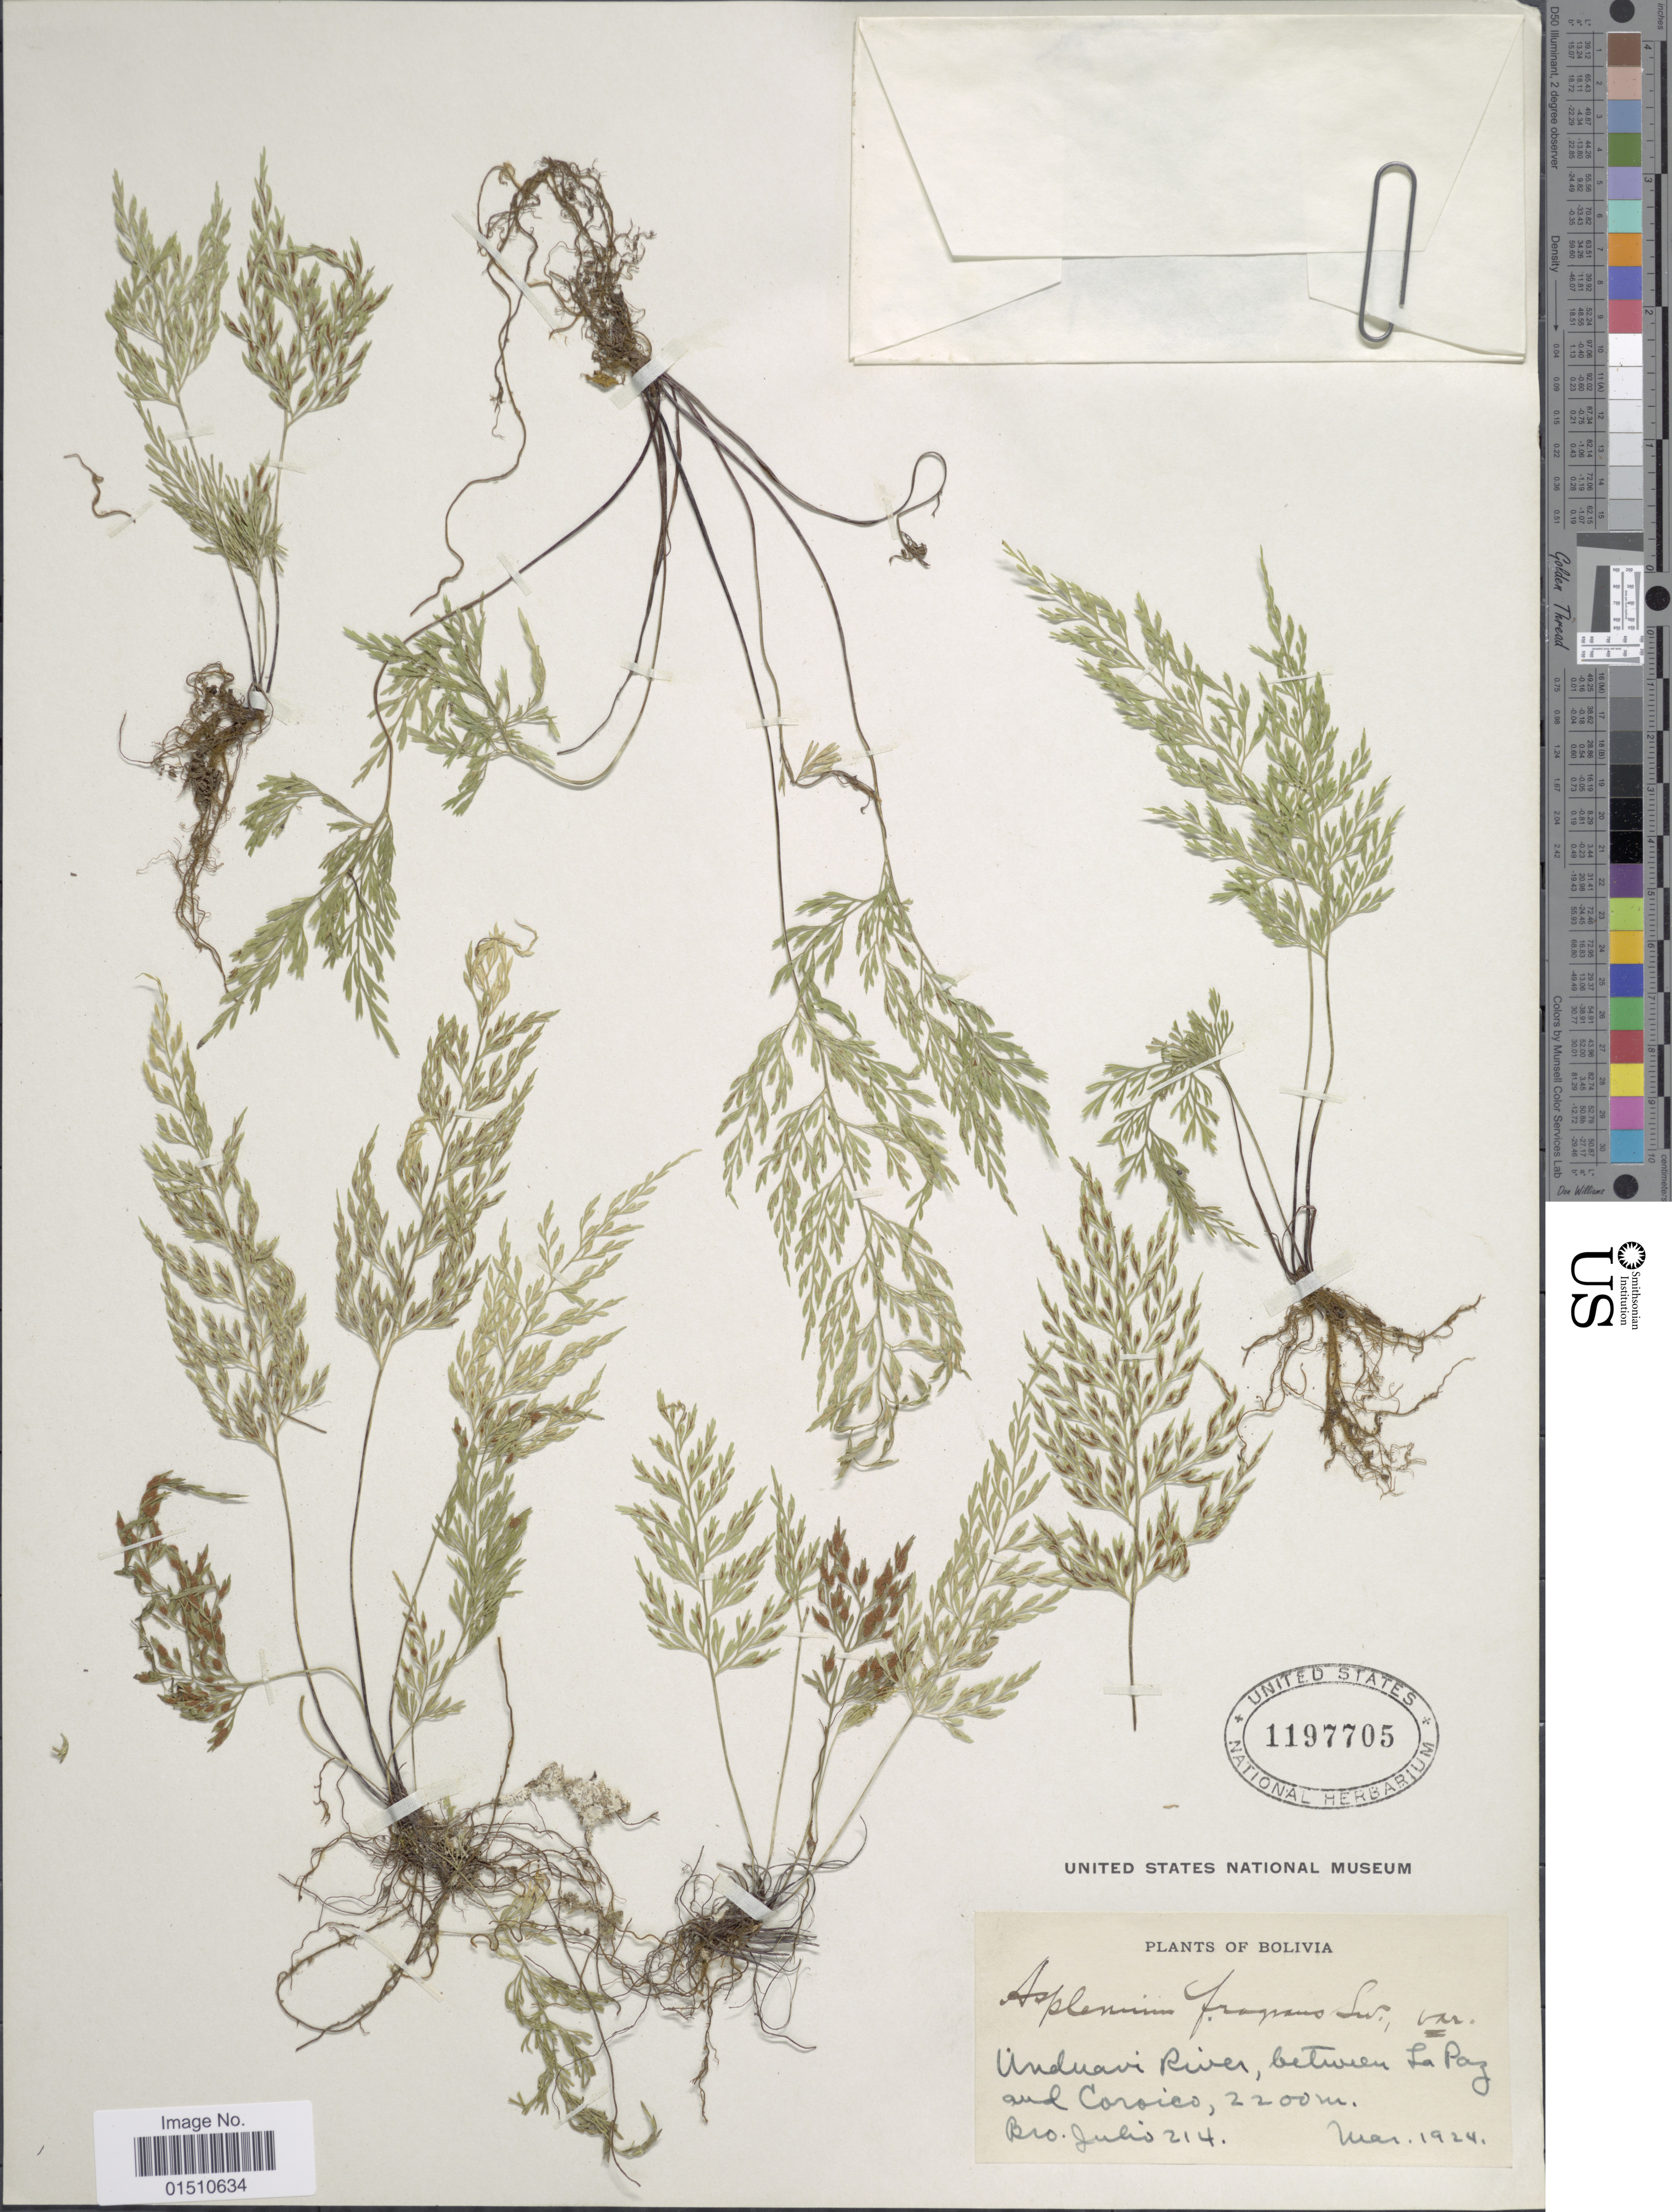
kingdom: Plantae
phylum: Tracheophyta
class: Polypodiopsida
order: Polypodiales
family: Aspleniaceae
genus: Asplenium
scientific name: Asplenium cuspidatum var. foeniculaceum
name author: (Kunth) C.V. Morton & Lellinger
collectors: Bro. Julio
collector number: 214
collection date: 1924-03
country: Bolivia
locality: Bolivia, Unduuavi River, between La Paz and Coroico.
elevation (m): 2200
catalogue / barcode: US 1197705